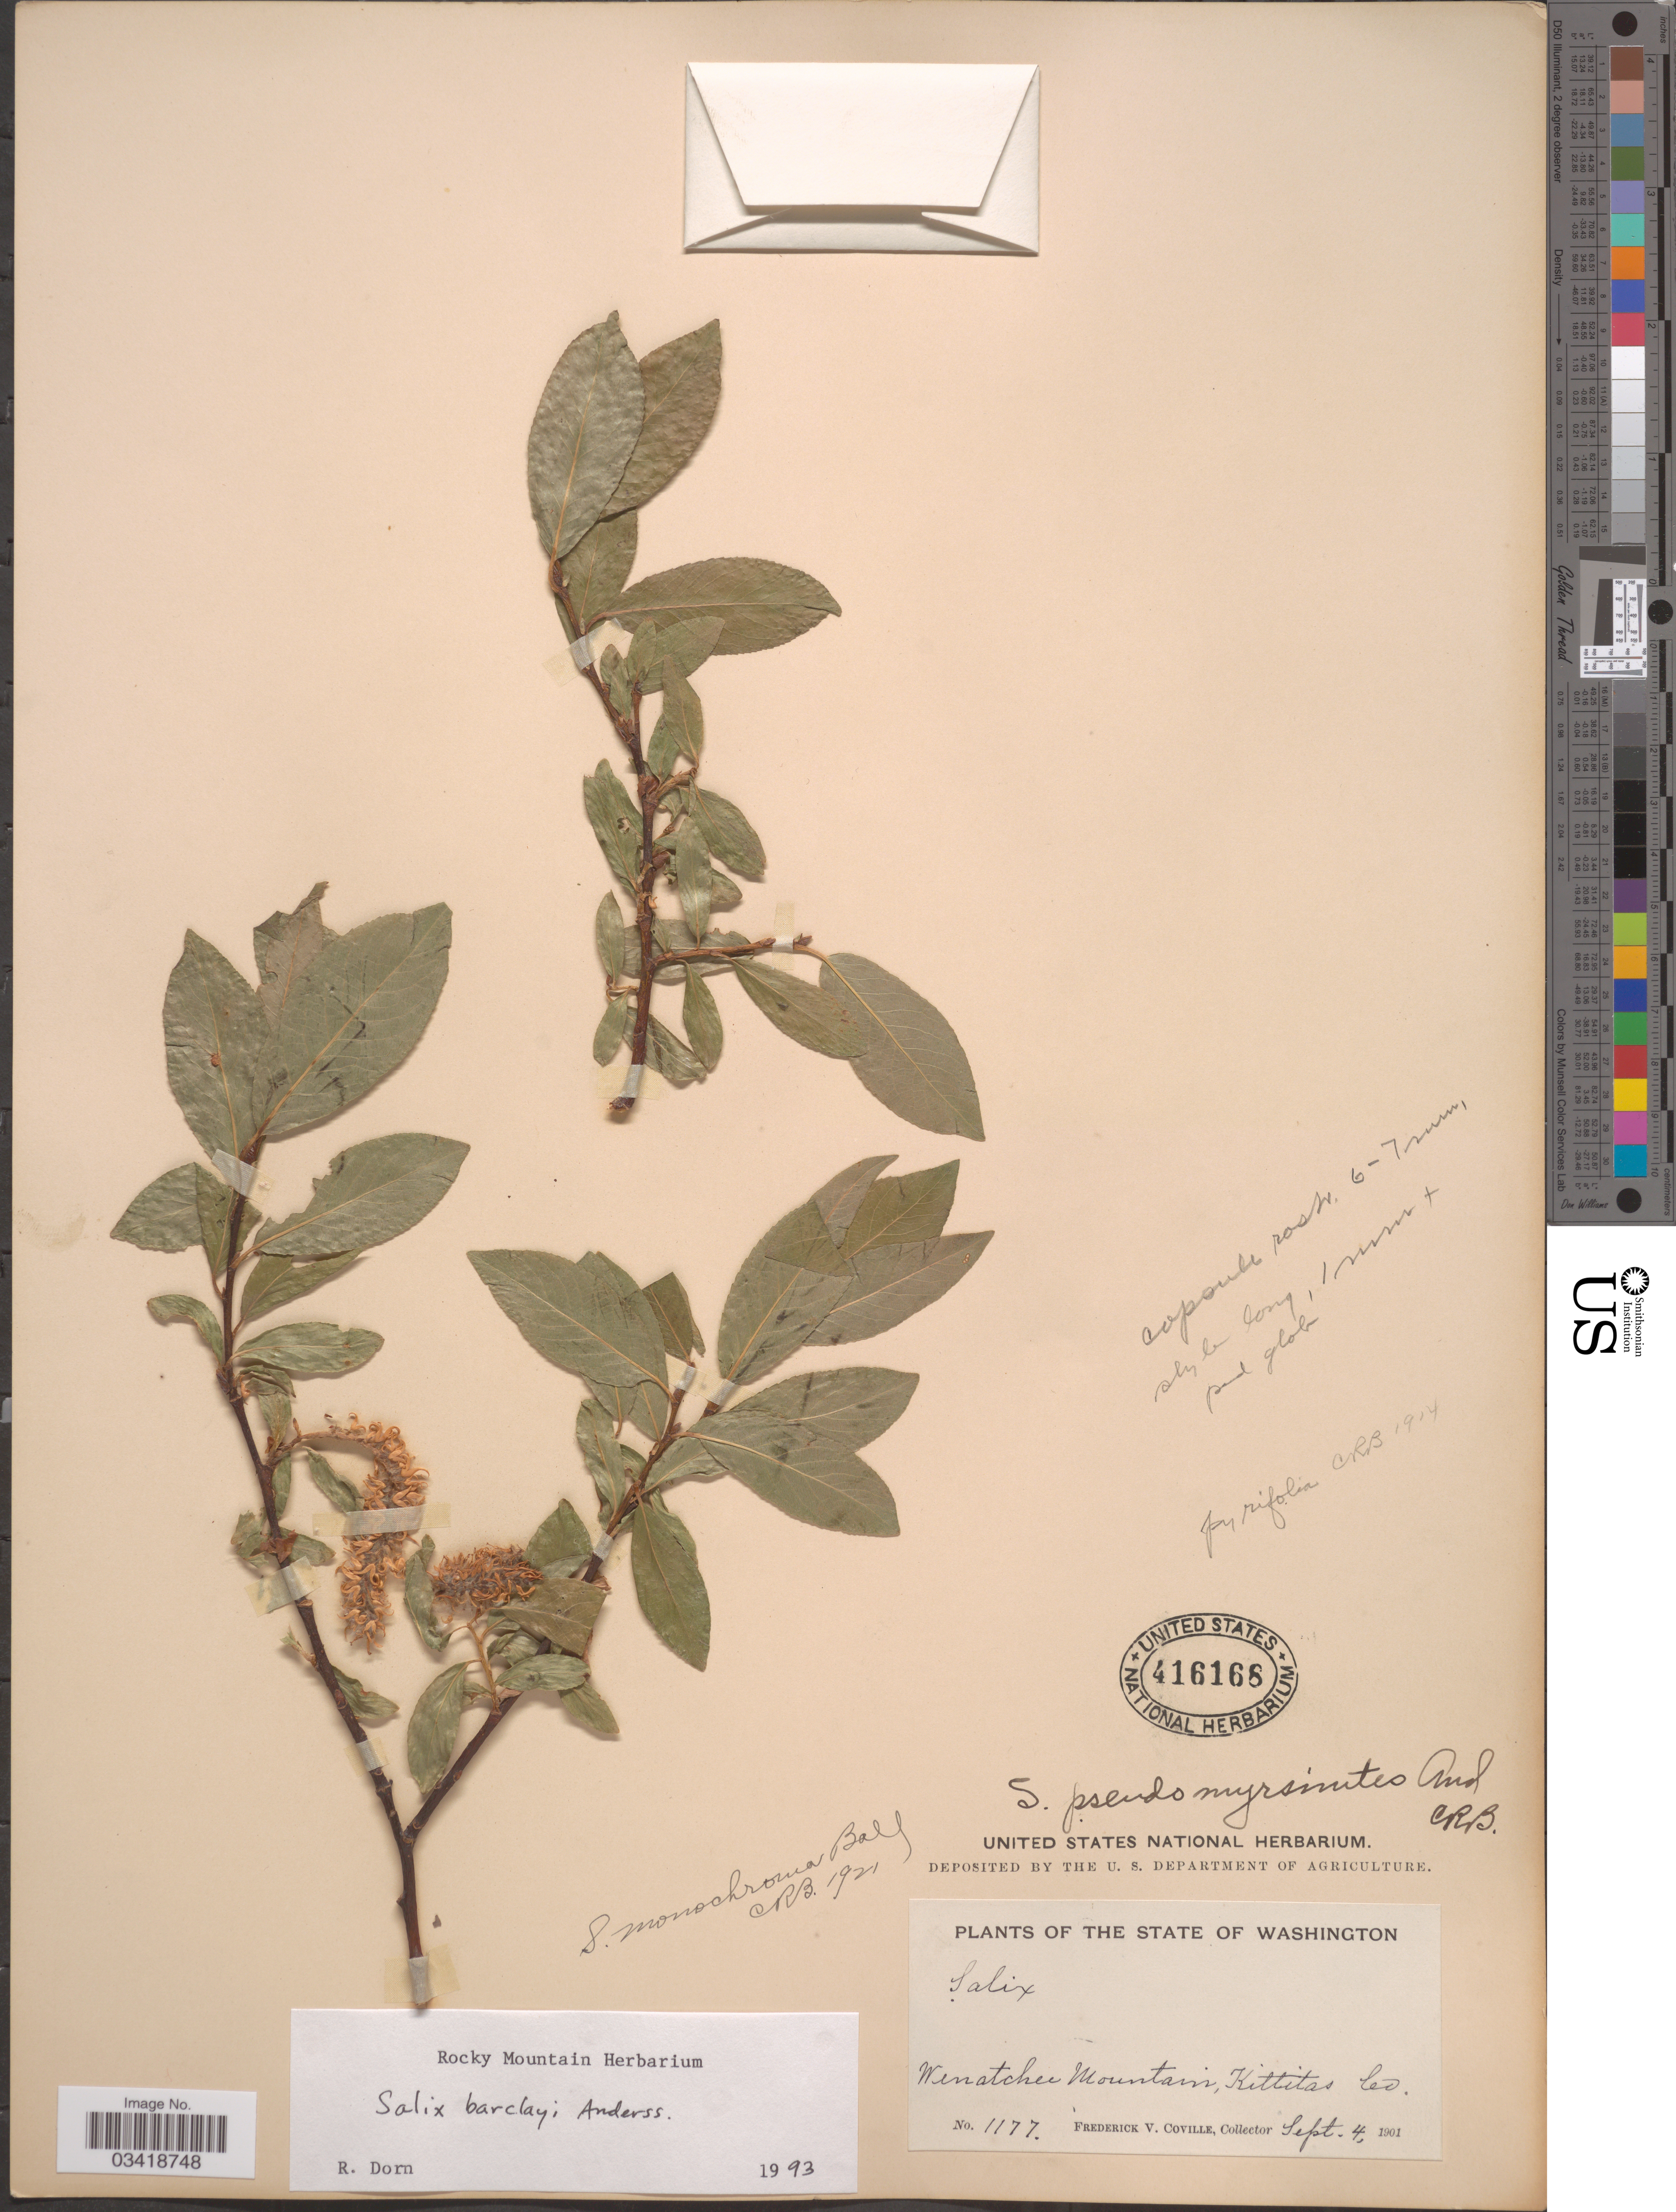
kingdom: Plantae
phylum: Tracheophyta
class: Magnoliopsida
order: Malpighiales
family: Salicaceae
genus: Salix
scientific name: Salix barclayi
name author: Andersson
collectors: F. V. Coville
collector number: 1177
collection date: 1901-09-04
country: United States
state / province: Washington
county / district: Kittitas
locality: Wenatchee Mountain. Kittitas Co.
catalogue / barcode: US 416168